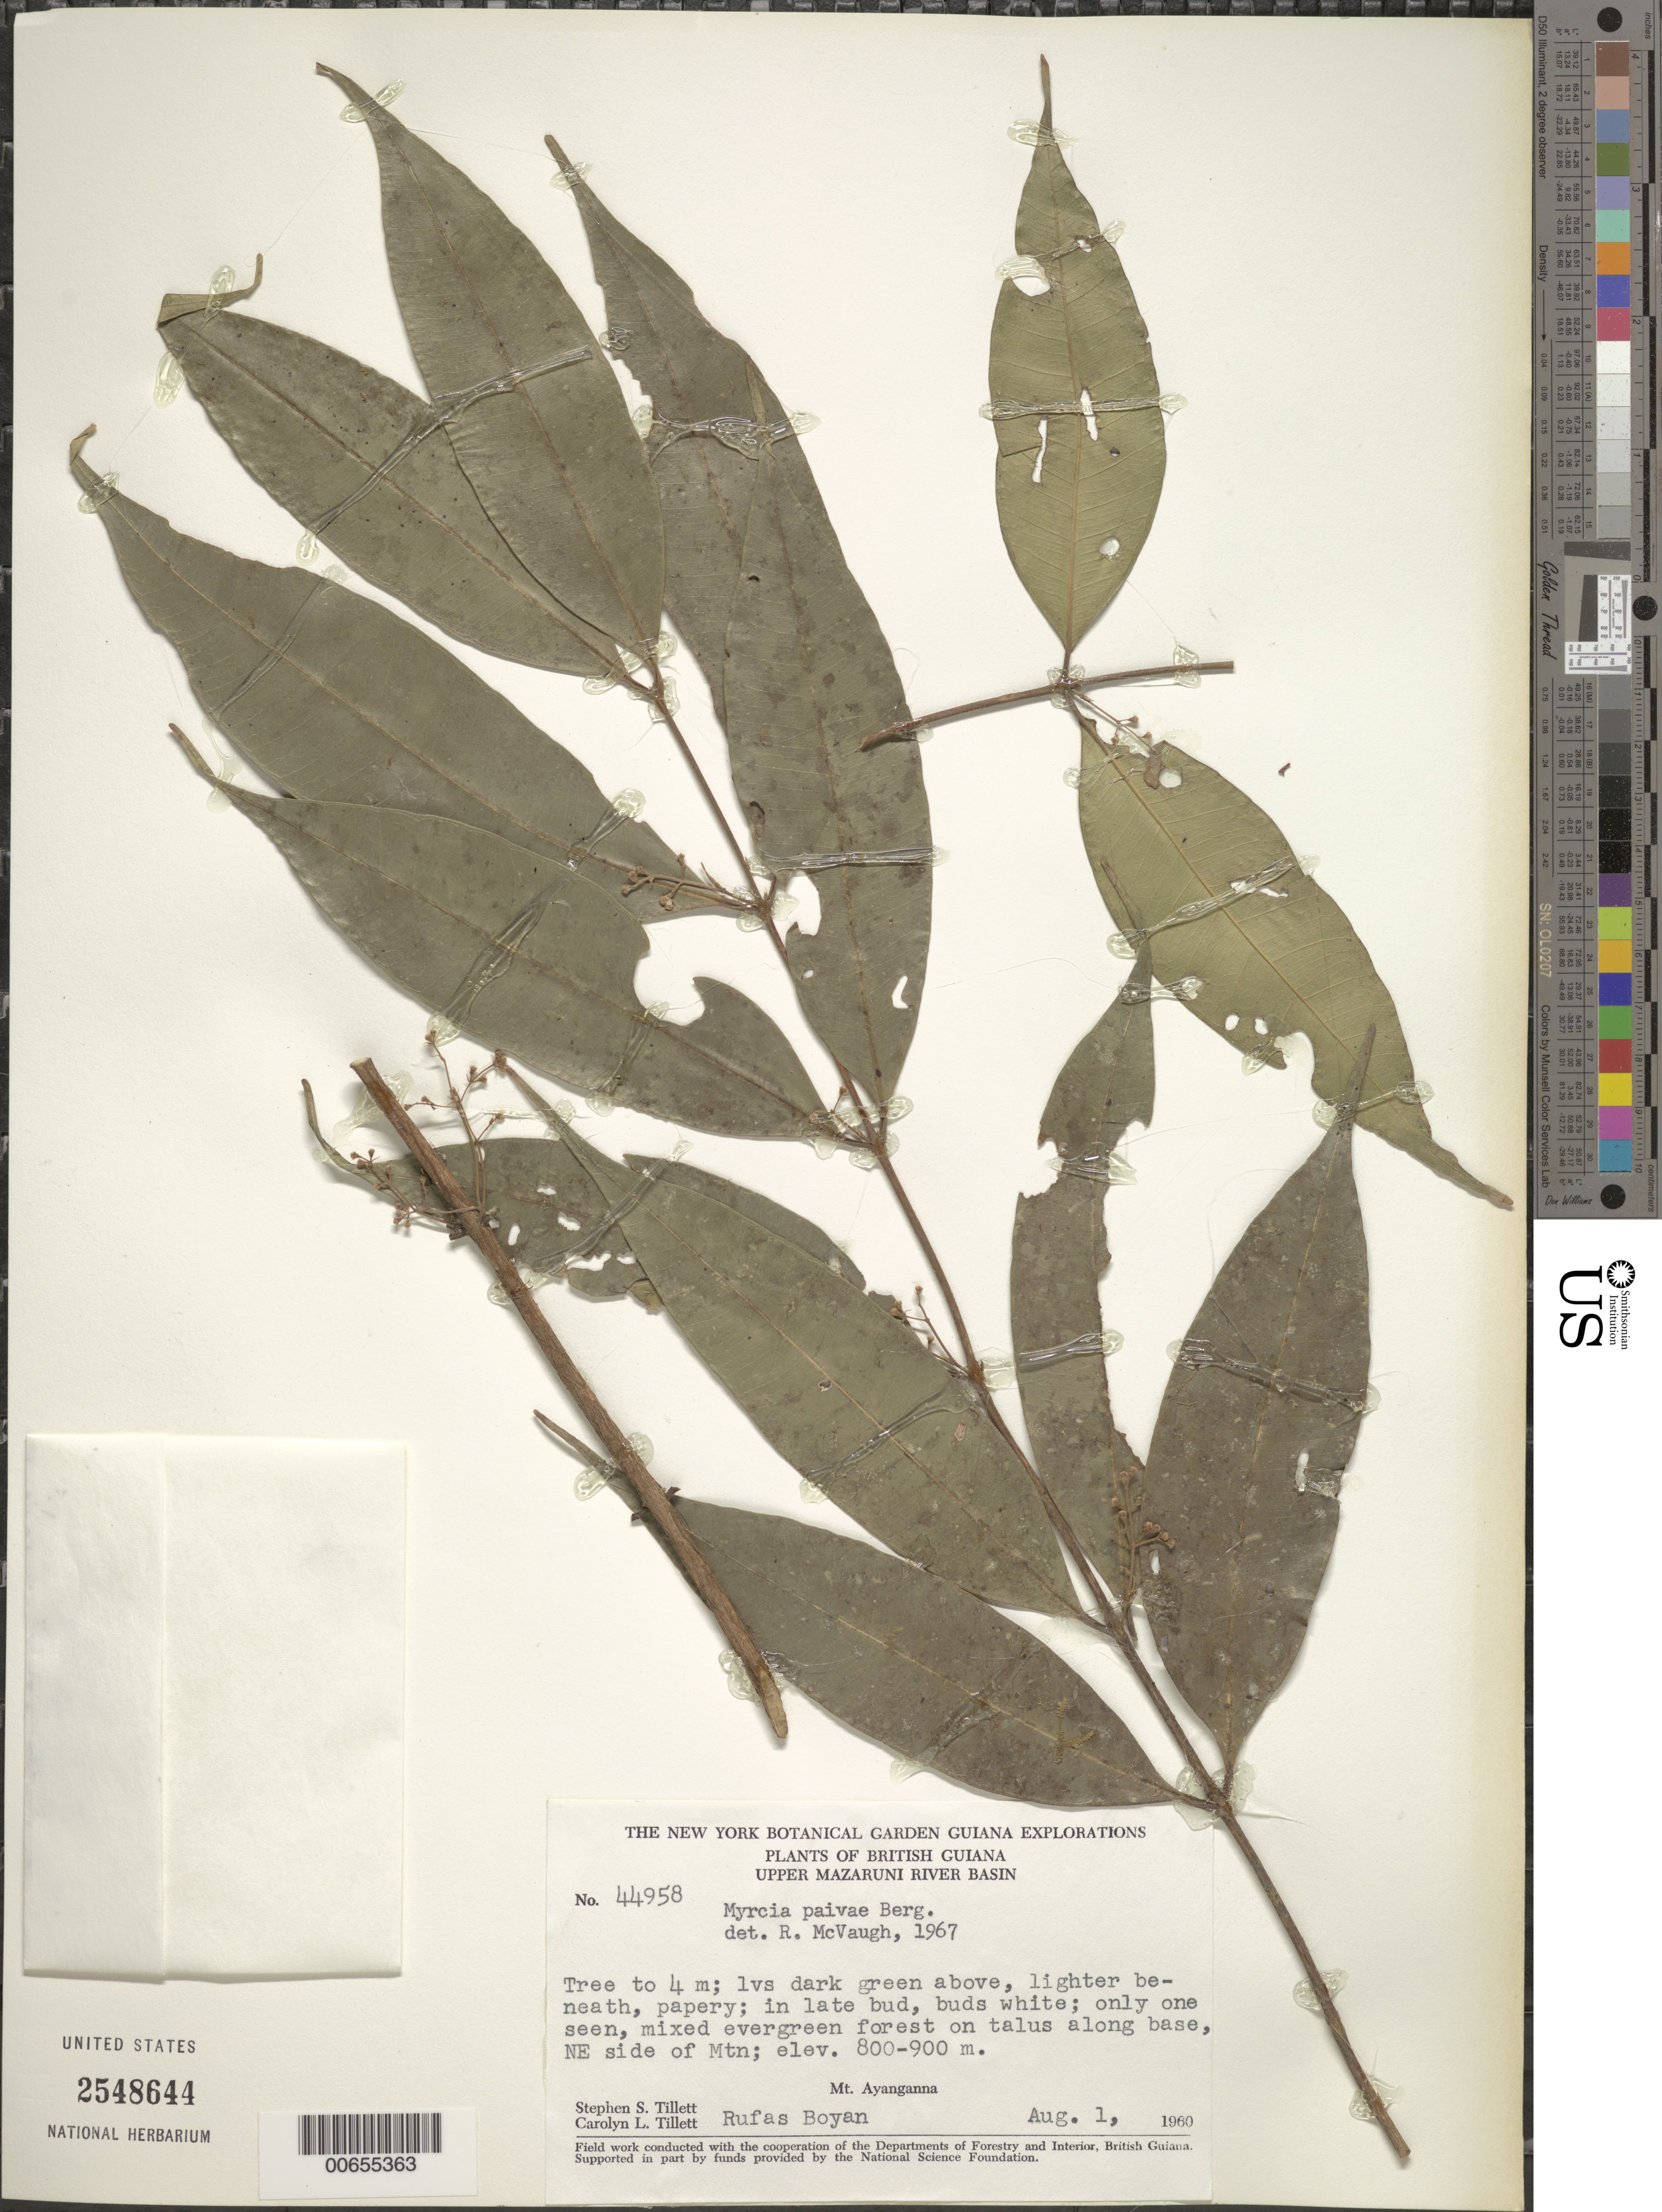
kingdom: Plantae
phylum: Tracheophyta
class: Magnoliopsida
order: Myrtales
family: Myrtaceae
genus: Myrcia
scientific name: Myrcia paivae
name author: O. Berg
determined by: McVaugh, R.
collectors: S. S. Tillett, C. L. Tillett & R. Boyan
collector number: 44958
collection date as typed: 1-Aug-60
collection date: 1960-08-01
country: Guyana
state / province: Cuyuni-Mazaruni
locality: Mt. Ayanganna, NE side of, Upper Mazaruni R Basin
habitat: Mixed evergreen forest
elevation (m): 800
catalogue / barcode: US 2548644